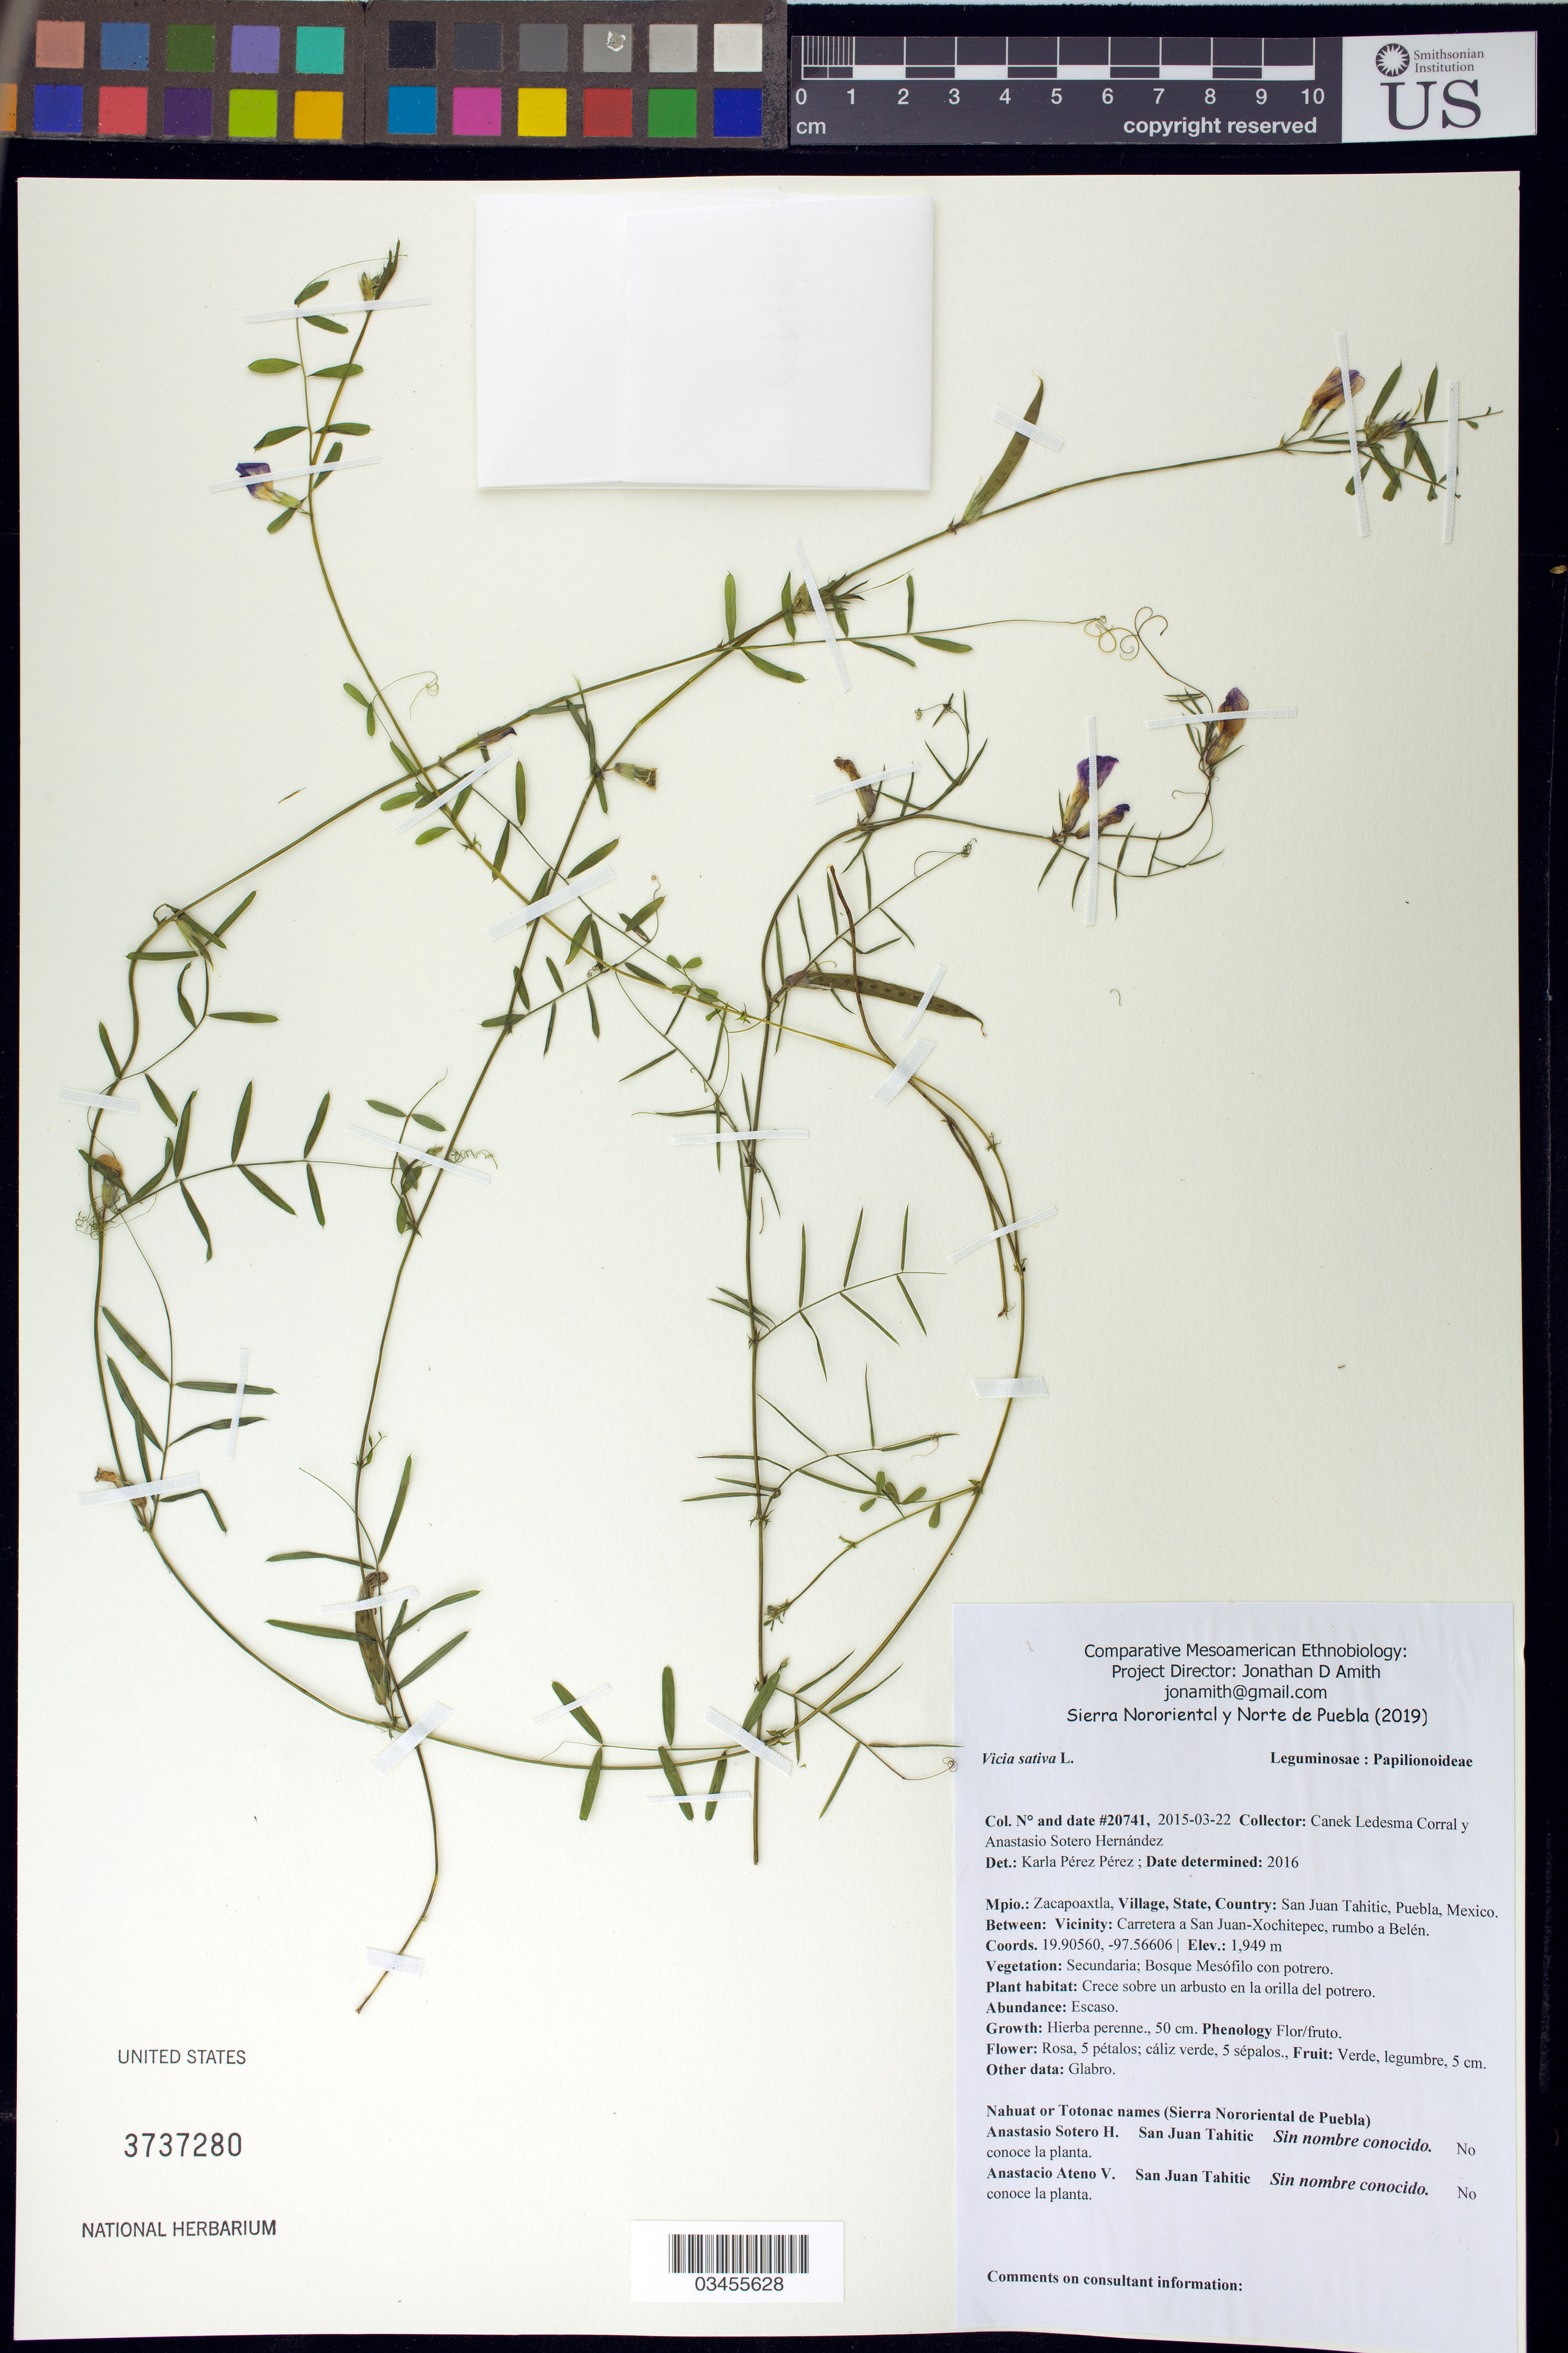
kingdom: Plantae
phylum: Tracheophyta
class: Magnoliopsida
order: Fabales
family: Fabaceae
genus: Vicia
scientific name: Vicia sativa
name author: L.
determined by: Pérez, K.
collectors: Canek Ledesma C. & A. Sotero H.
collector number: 20741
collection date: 2015-03-22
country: México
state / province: Puebla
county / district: Zacapoaxtla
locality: PUEBLO: San Juan Tahitic; LOCALIDAD EXACTA: Carretera a San Juan-Xochitepec, rumbo a Belén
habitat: Bosque mesófilo con potrero | Crece sobre un arbusto en la orilla del potrero.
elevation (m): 1949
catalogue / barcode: US 3737280